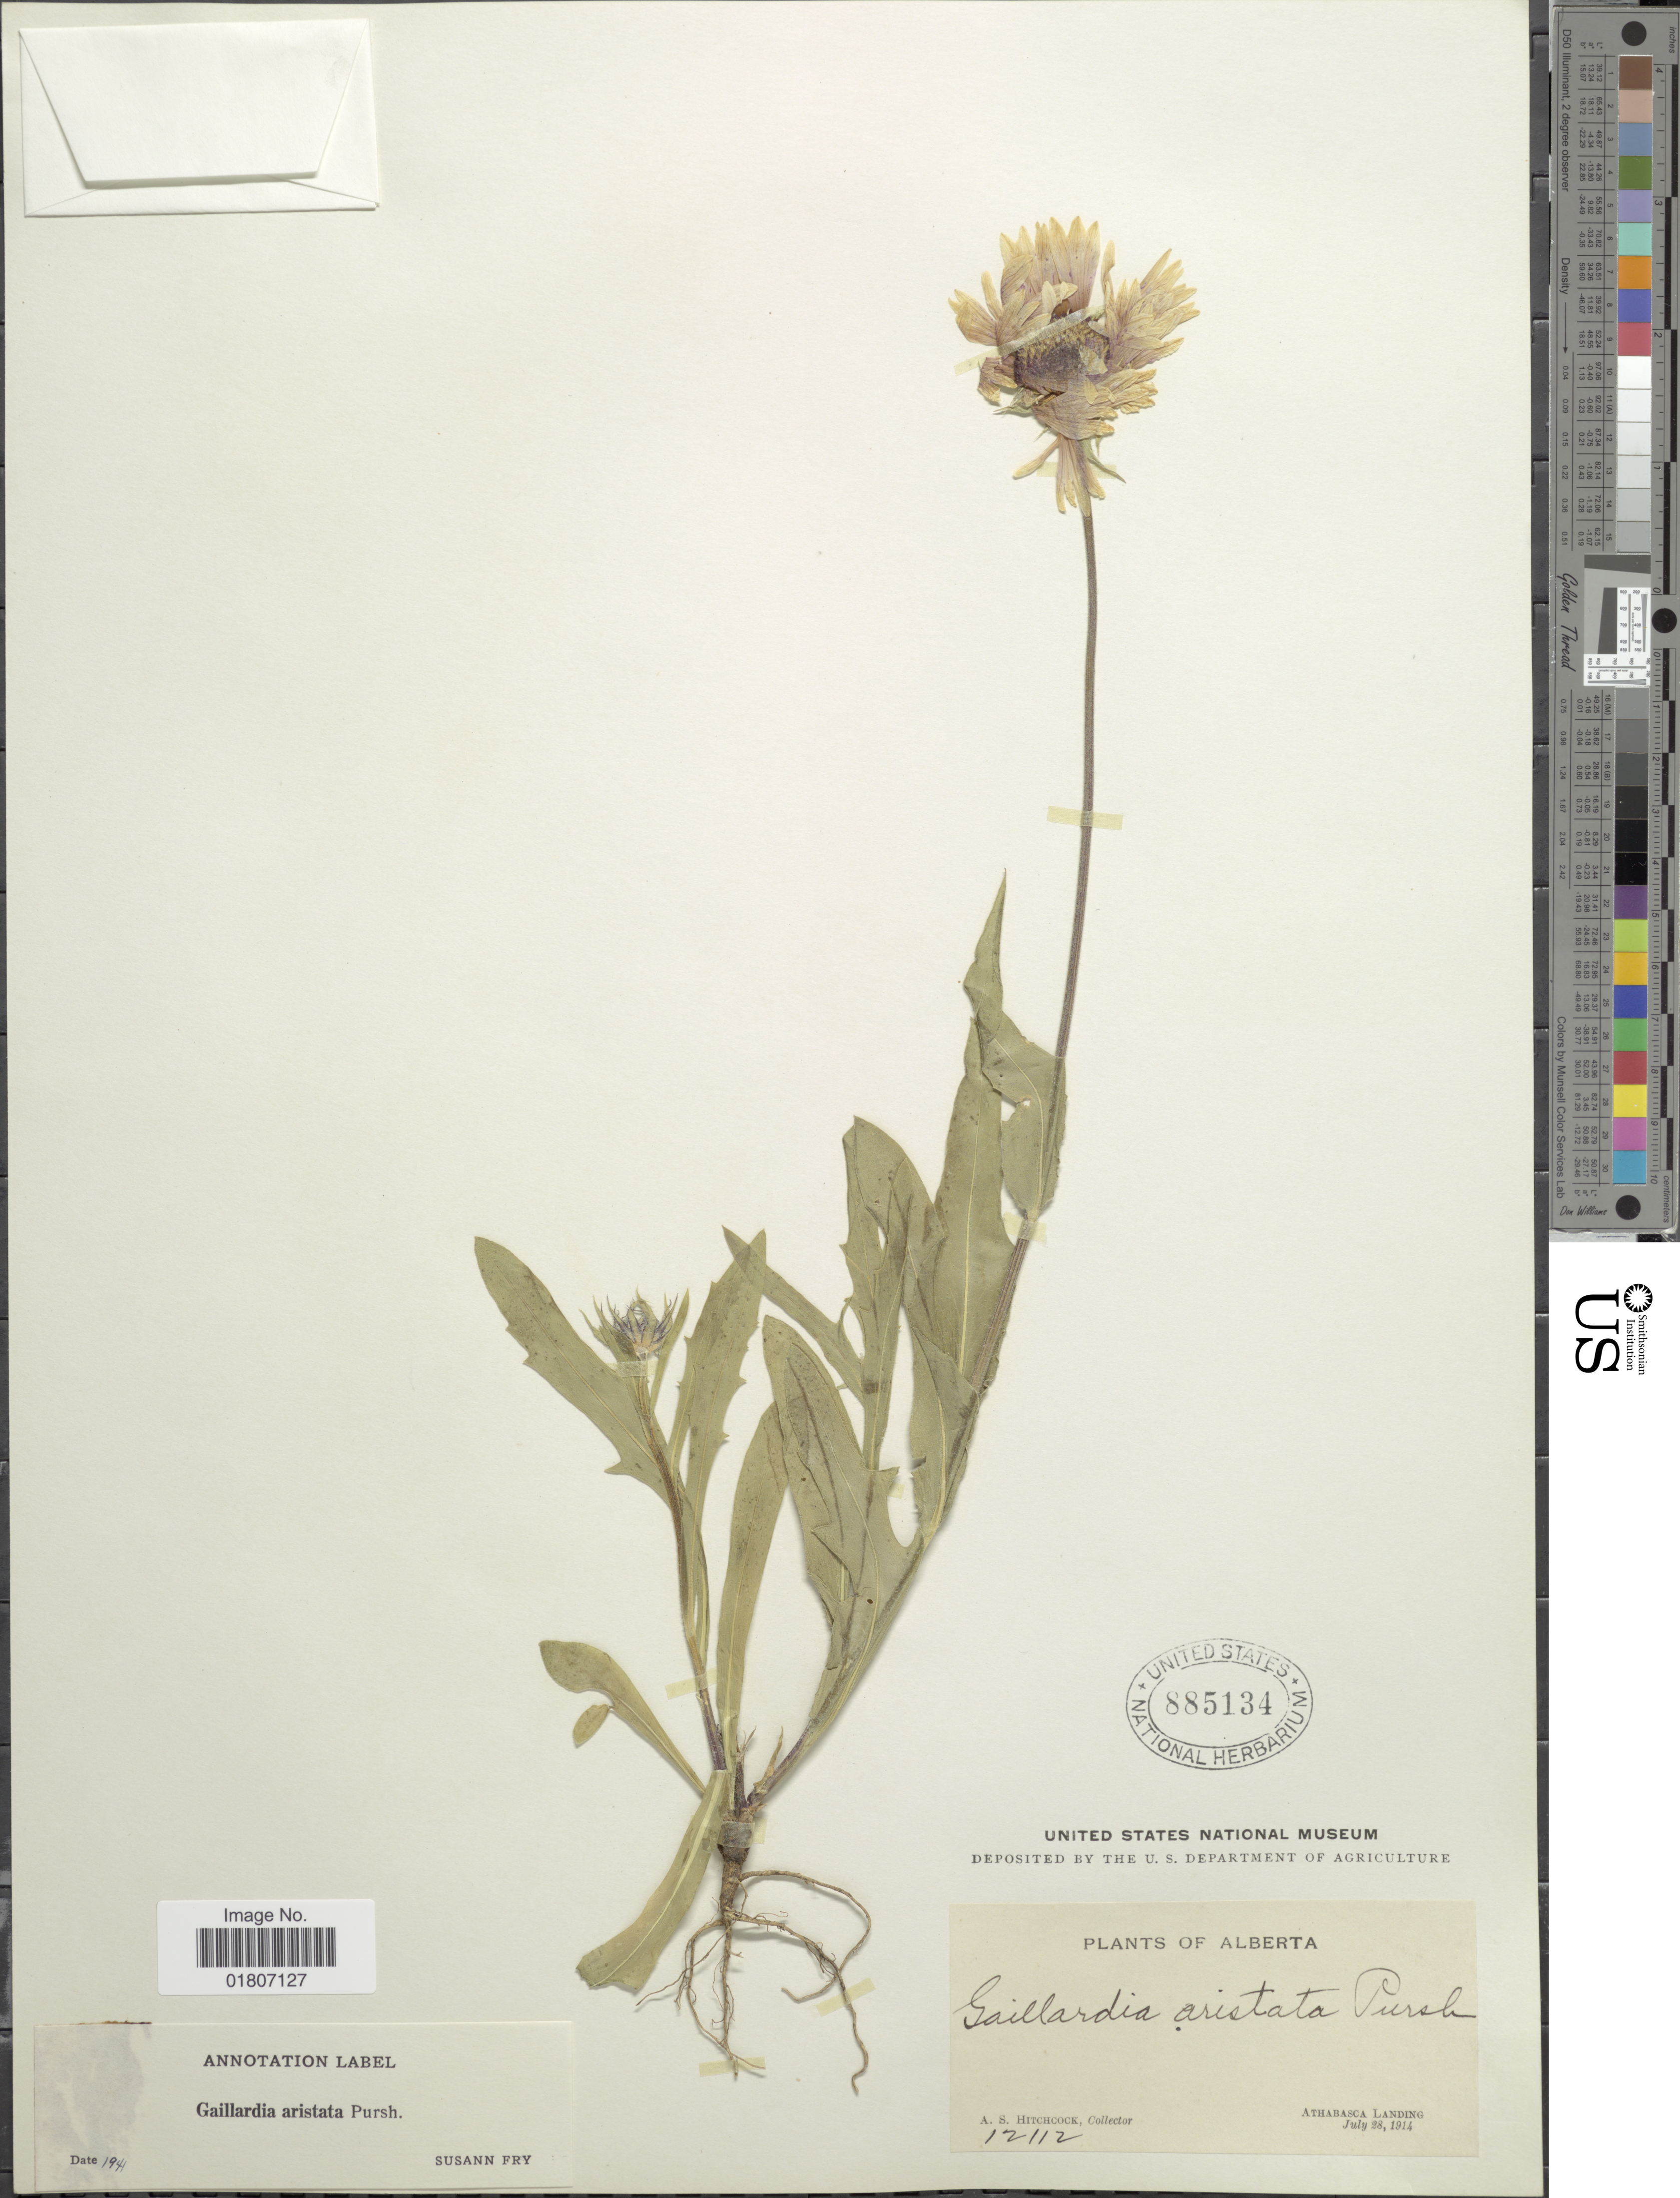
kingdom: Plantae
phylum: Tracheophyta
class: Magnoliopsida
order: Asterales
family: Asteraceae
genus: Gaillardia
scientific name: Gaillardia aristata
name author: Pursh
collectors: A. S. Hitchcock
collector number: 12112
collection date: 1914-07-28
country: Canada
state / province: Alberta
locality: Athabasca Landing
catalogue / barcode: US 885134